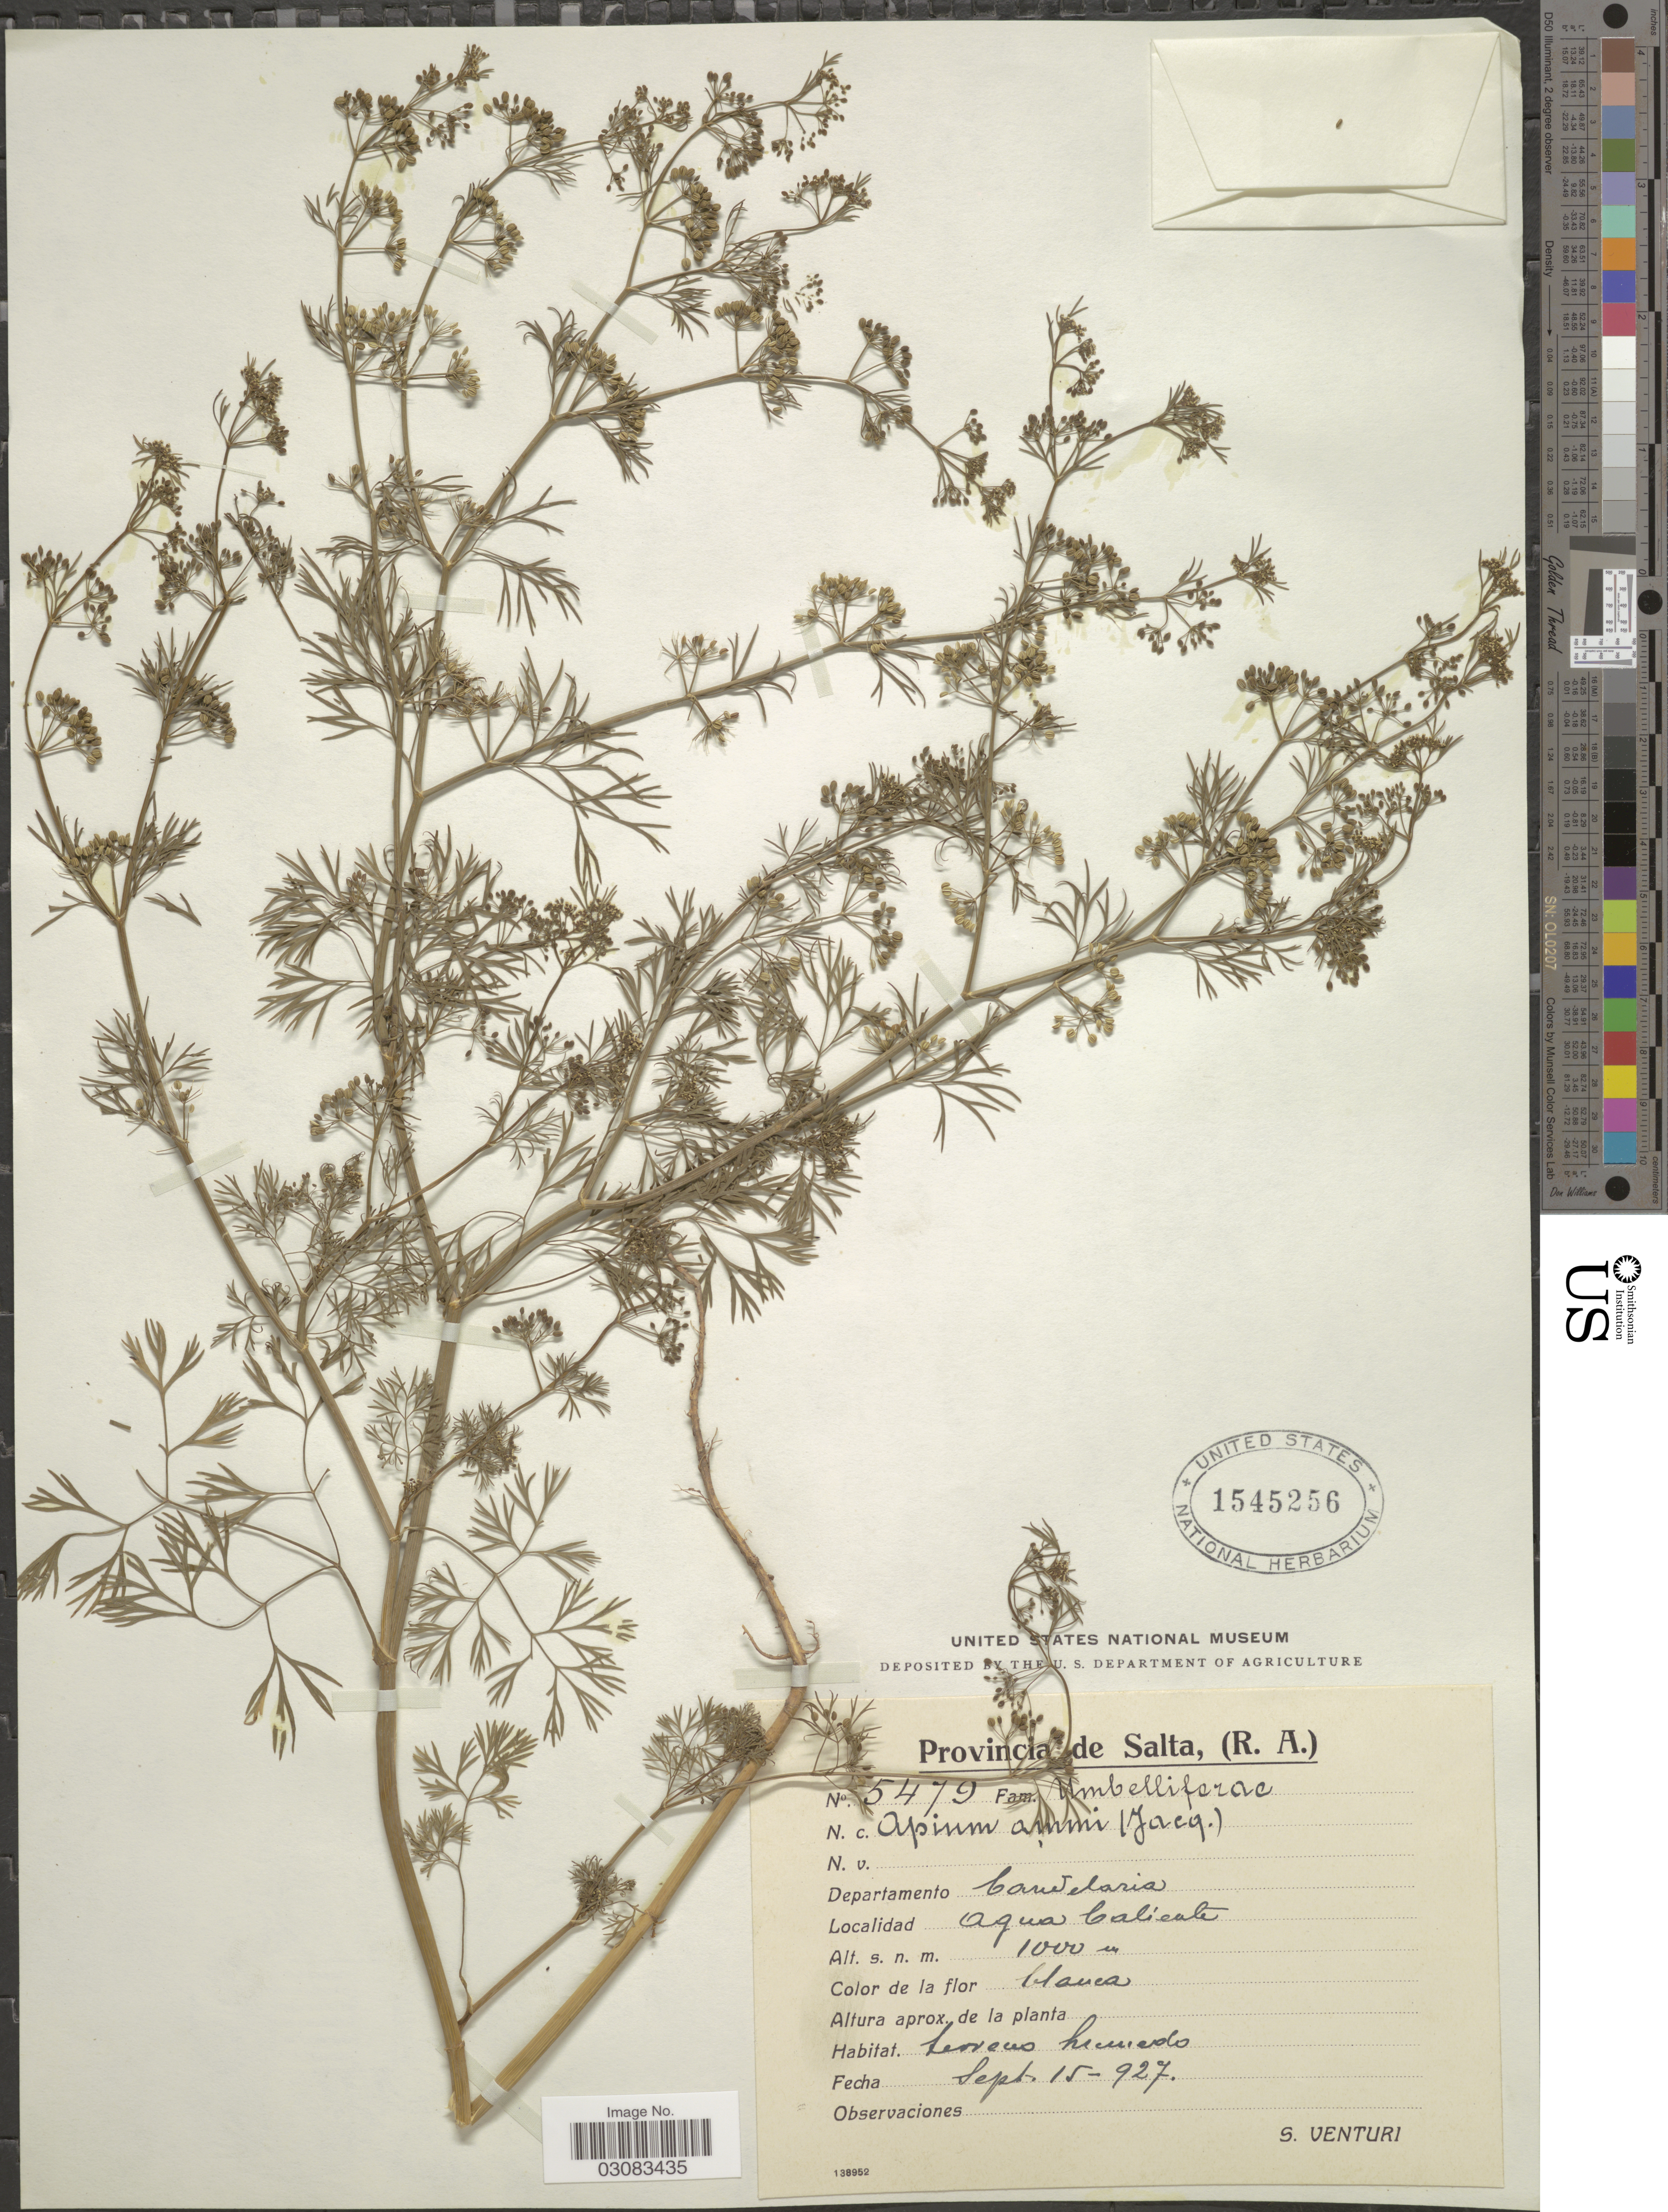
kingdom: Plantae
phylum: Tracheophyta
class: Magnoliopsida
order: Apiales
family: Apiaceae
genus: Cyclospermum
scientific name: Cyclospermum leptophyllum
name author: (Pers.) Sprague ex Britton & P. Wilson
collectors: S. Venturi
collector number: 5479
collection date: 1927-09-15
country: Argentina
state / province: Salta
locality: Departamento Candelaria. Agua Caliente.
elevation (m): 1000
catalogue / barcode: US 1545256